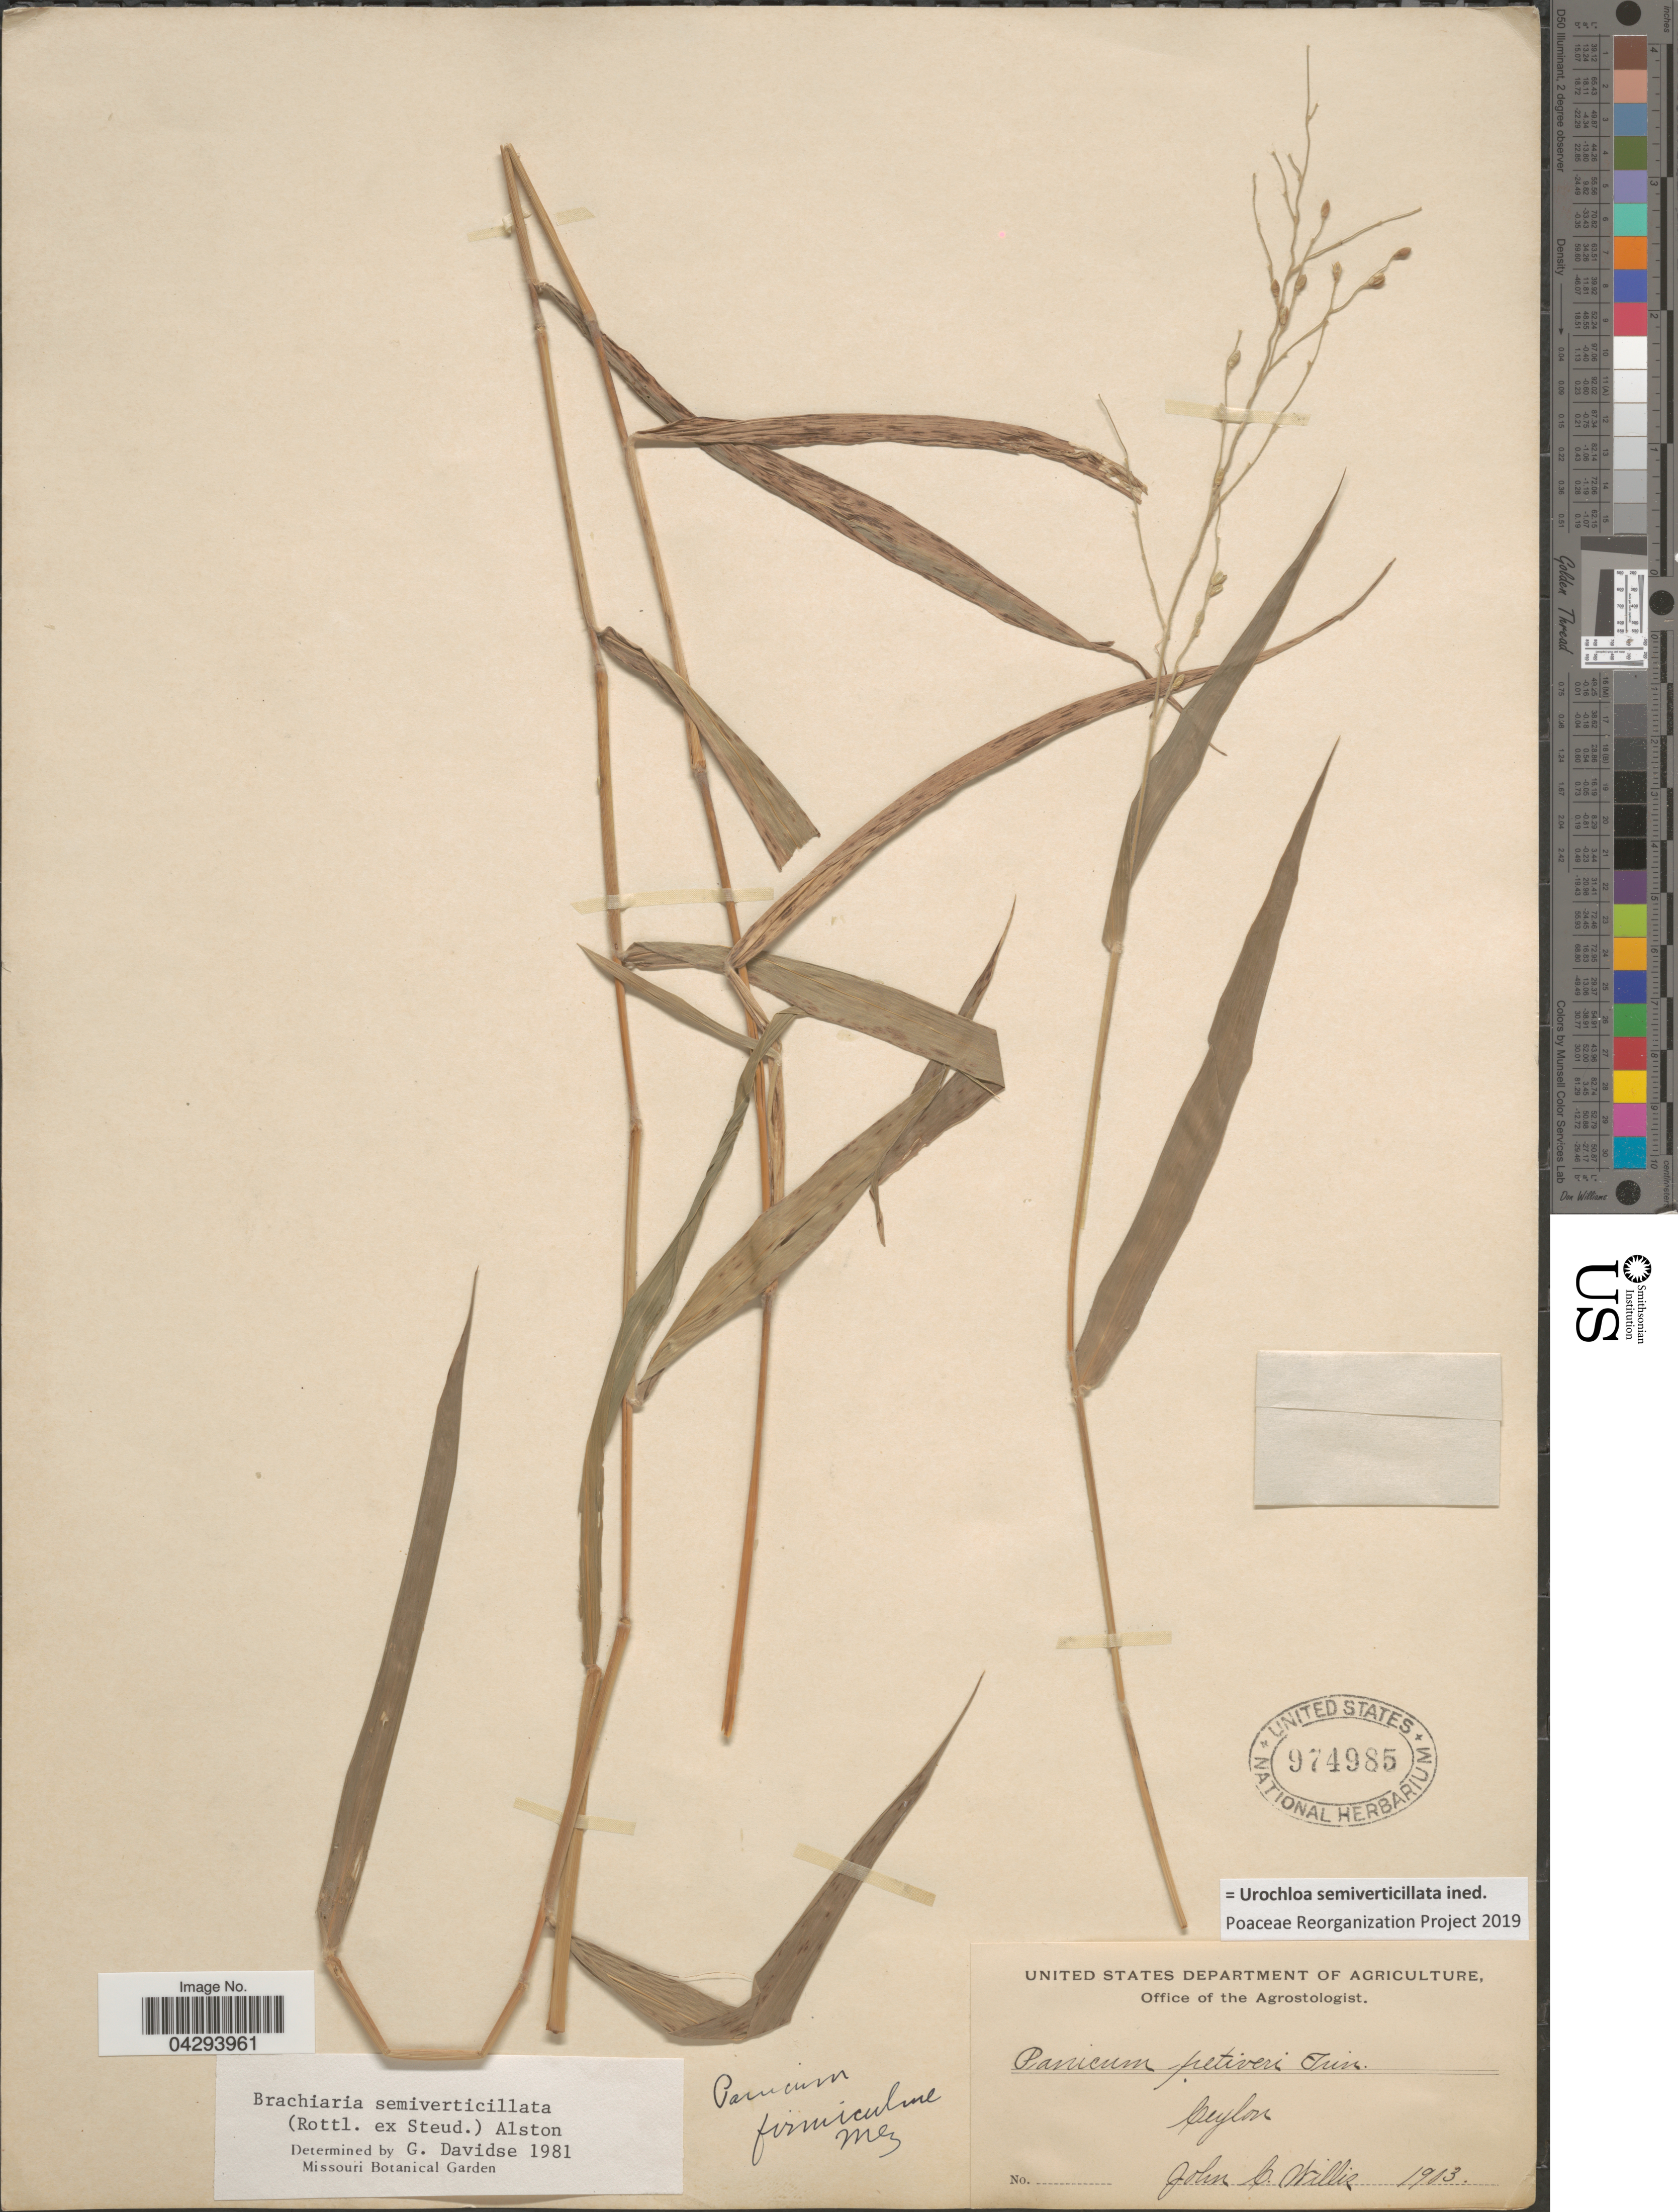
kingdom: Plantae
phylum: Tracheophyta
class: Liliopsida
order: Poales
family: Poaceae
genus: Urochloa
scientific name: Urochloa semiverticillata ined.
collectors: J. Willis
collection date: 1903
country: Sri Lanka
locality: Ceylon.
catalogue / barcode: US 974985